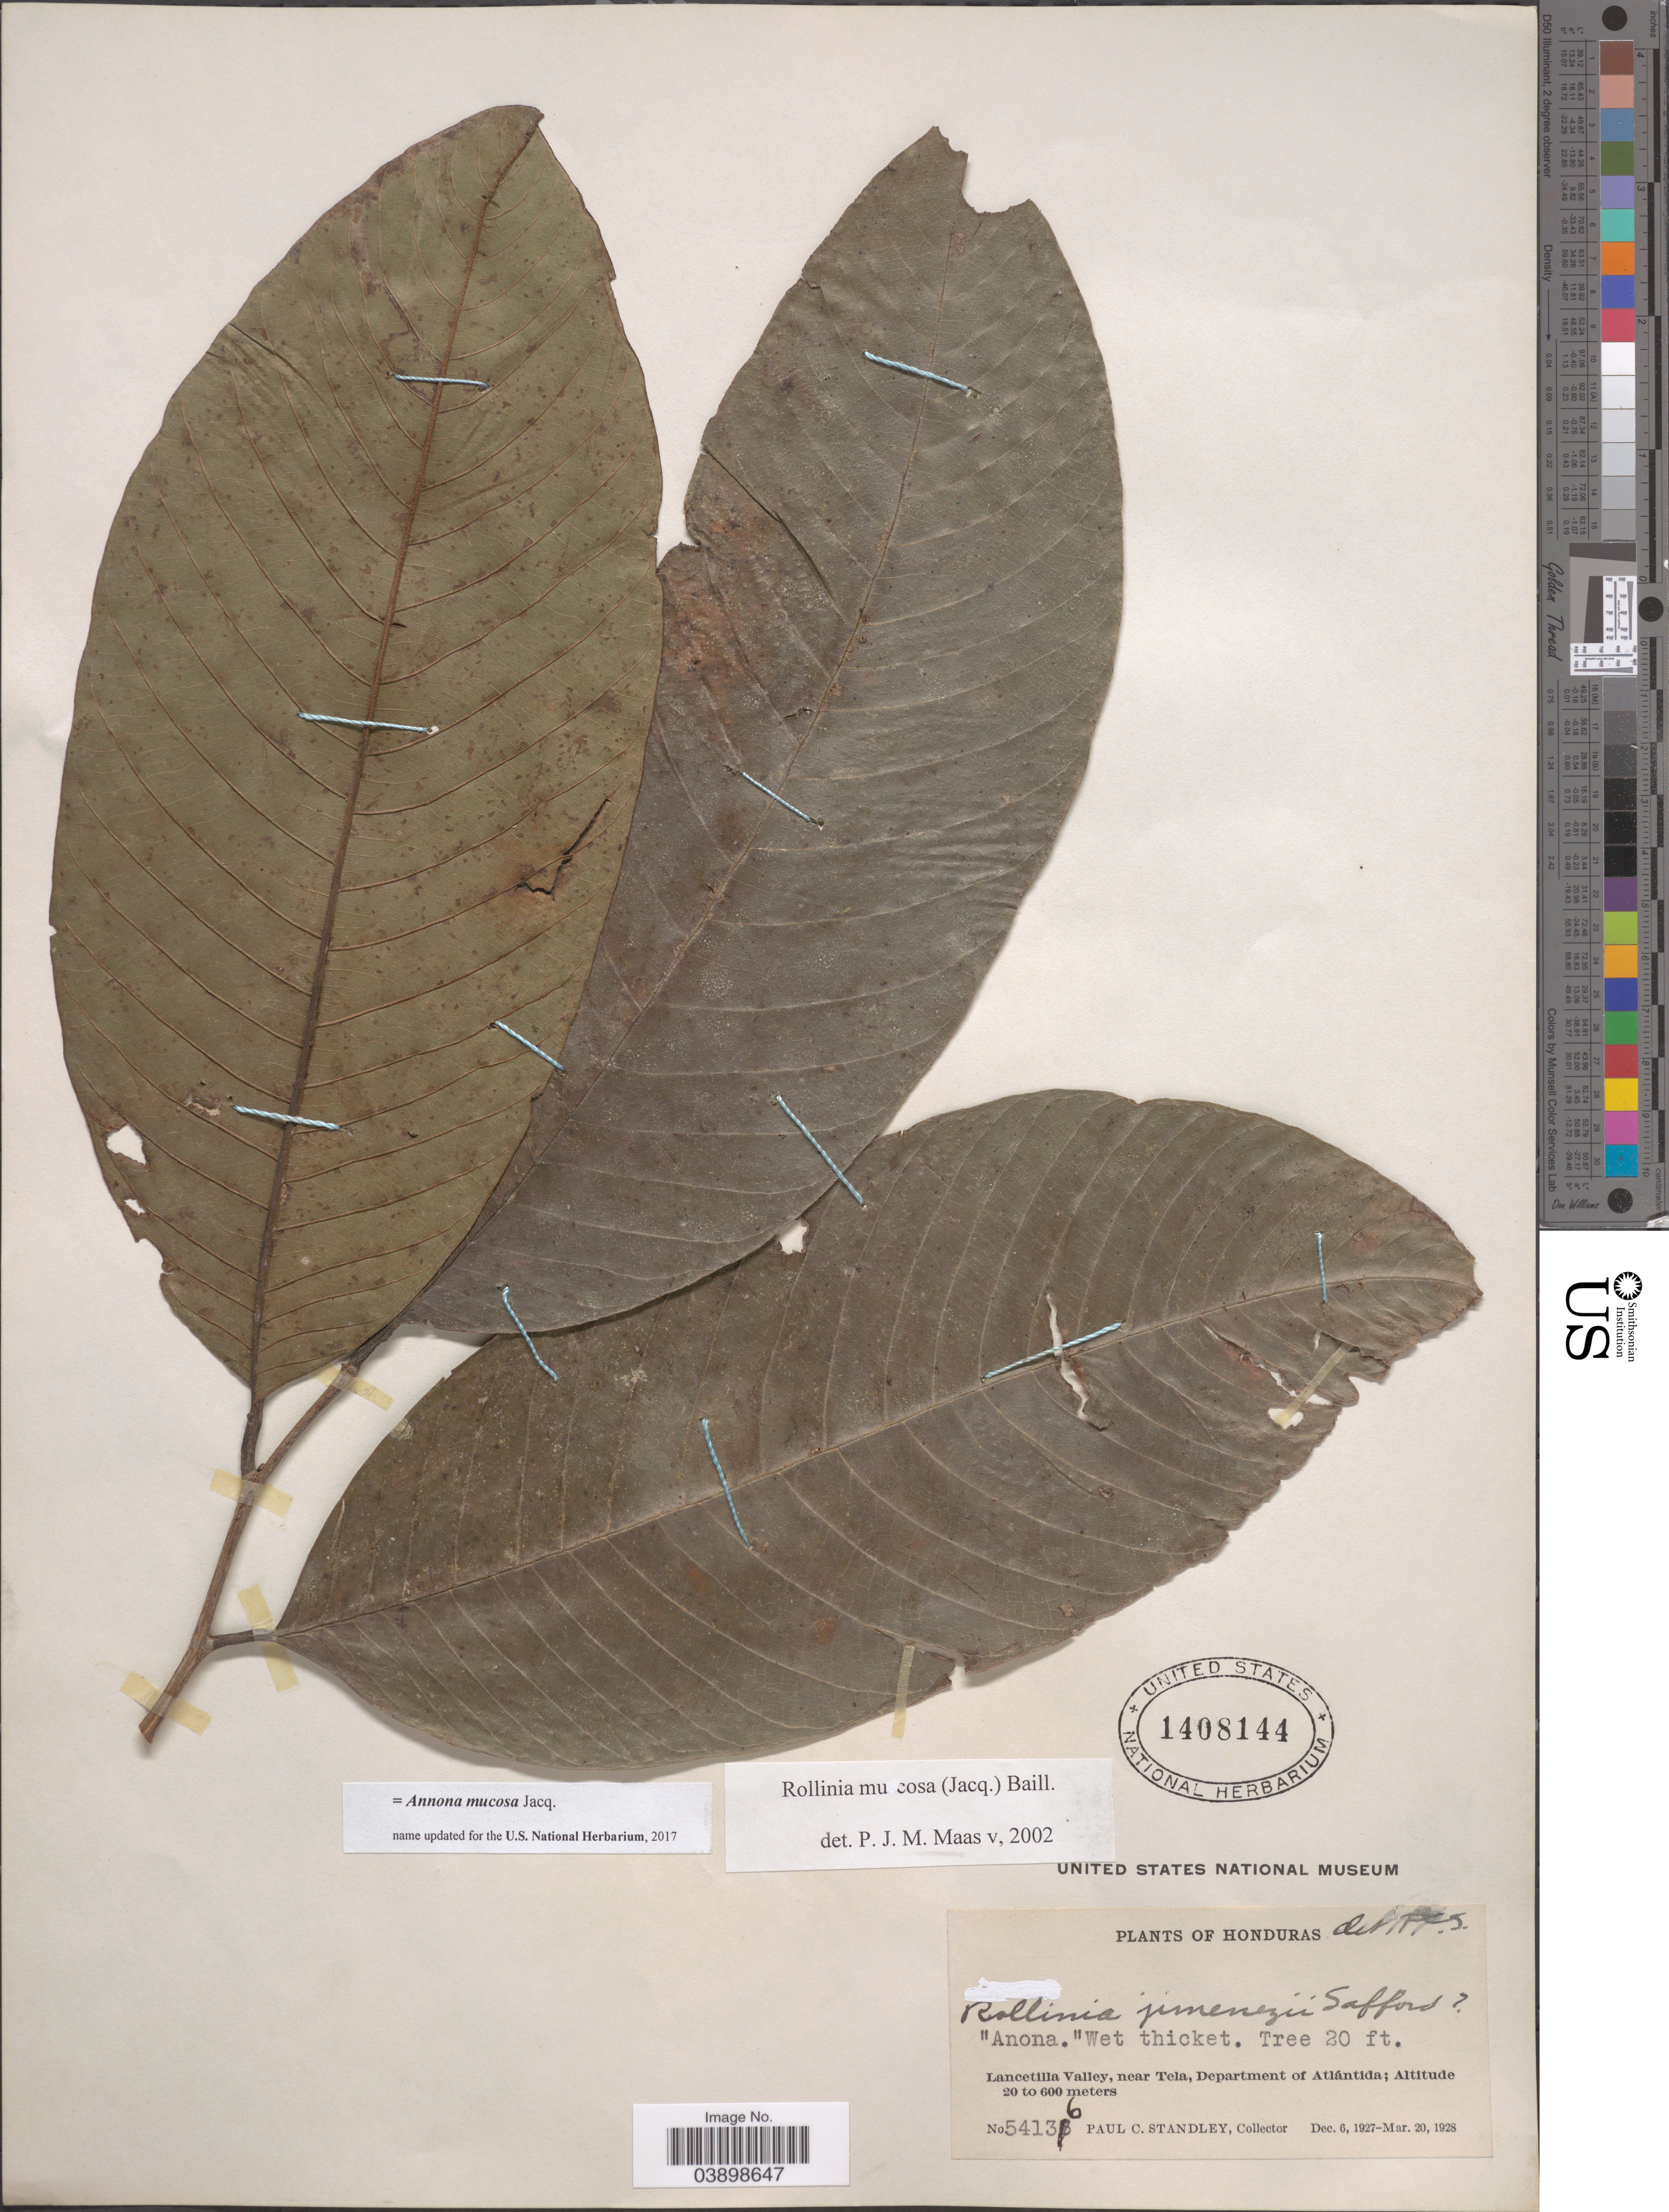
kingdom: Plantae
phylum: Tracheophyta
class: Magnoliopsida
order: Magnoliales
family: Annonaceae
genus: Annona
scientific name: Annona mucosa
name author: Jacq.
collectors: P. C. Standley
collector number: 54136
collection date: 1927-12-06/1928-03-20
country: Honduras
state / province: Atlantida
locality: Lancetilla Valley, near Tela, Department of Atlántida.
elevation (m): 20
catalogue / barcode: US 1408144